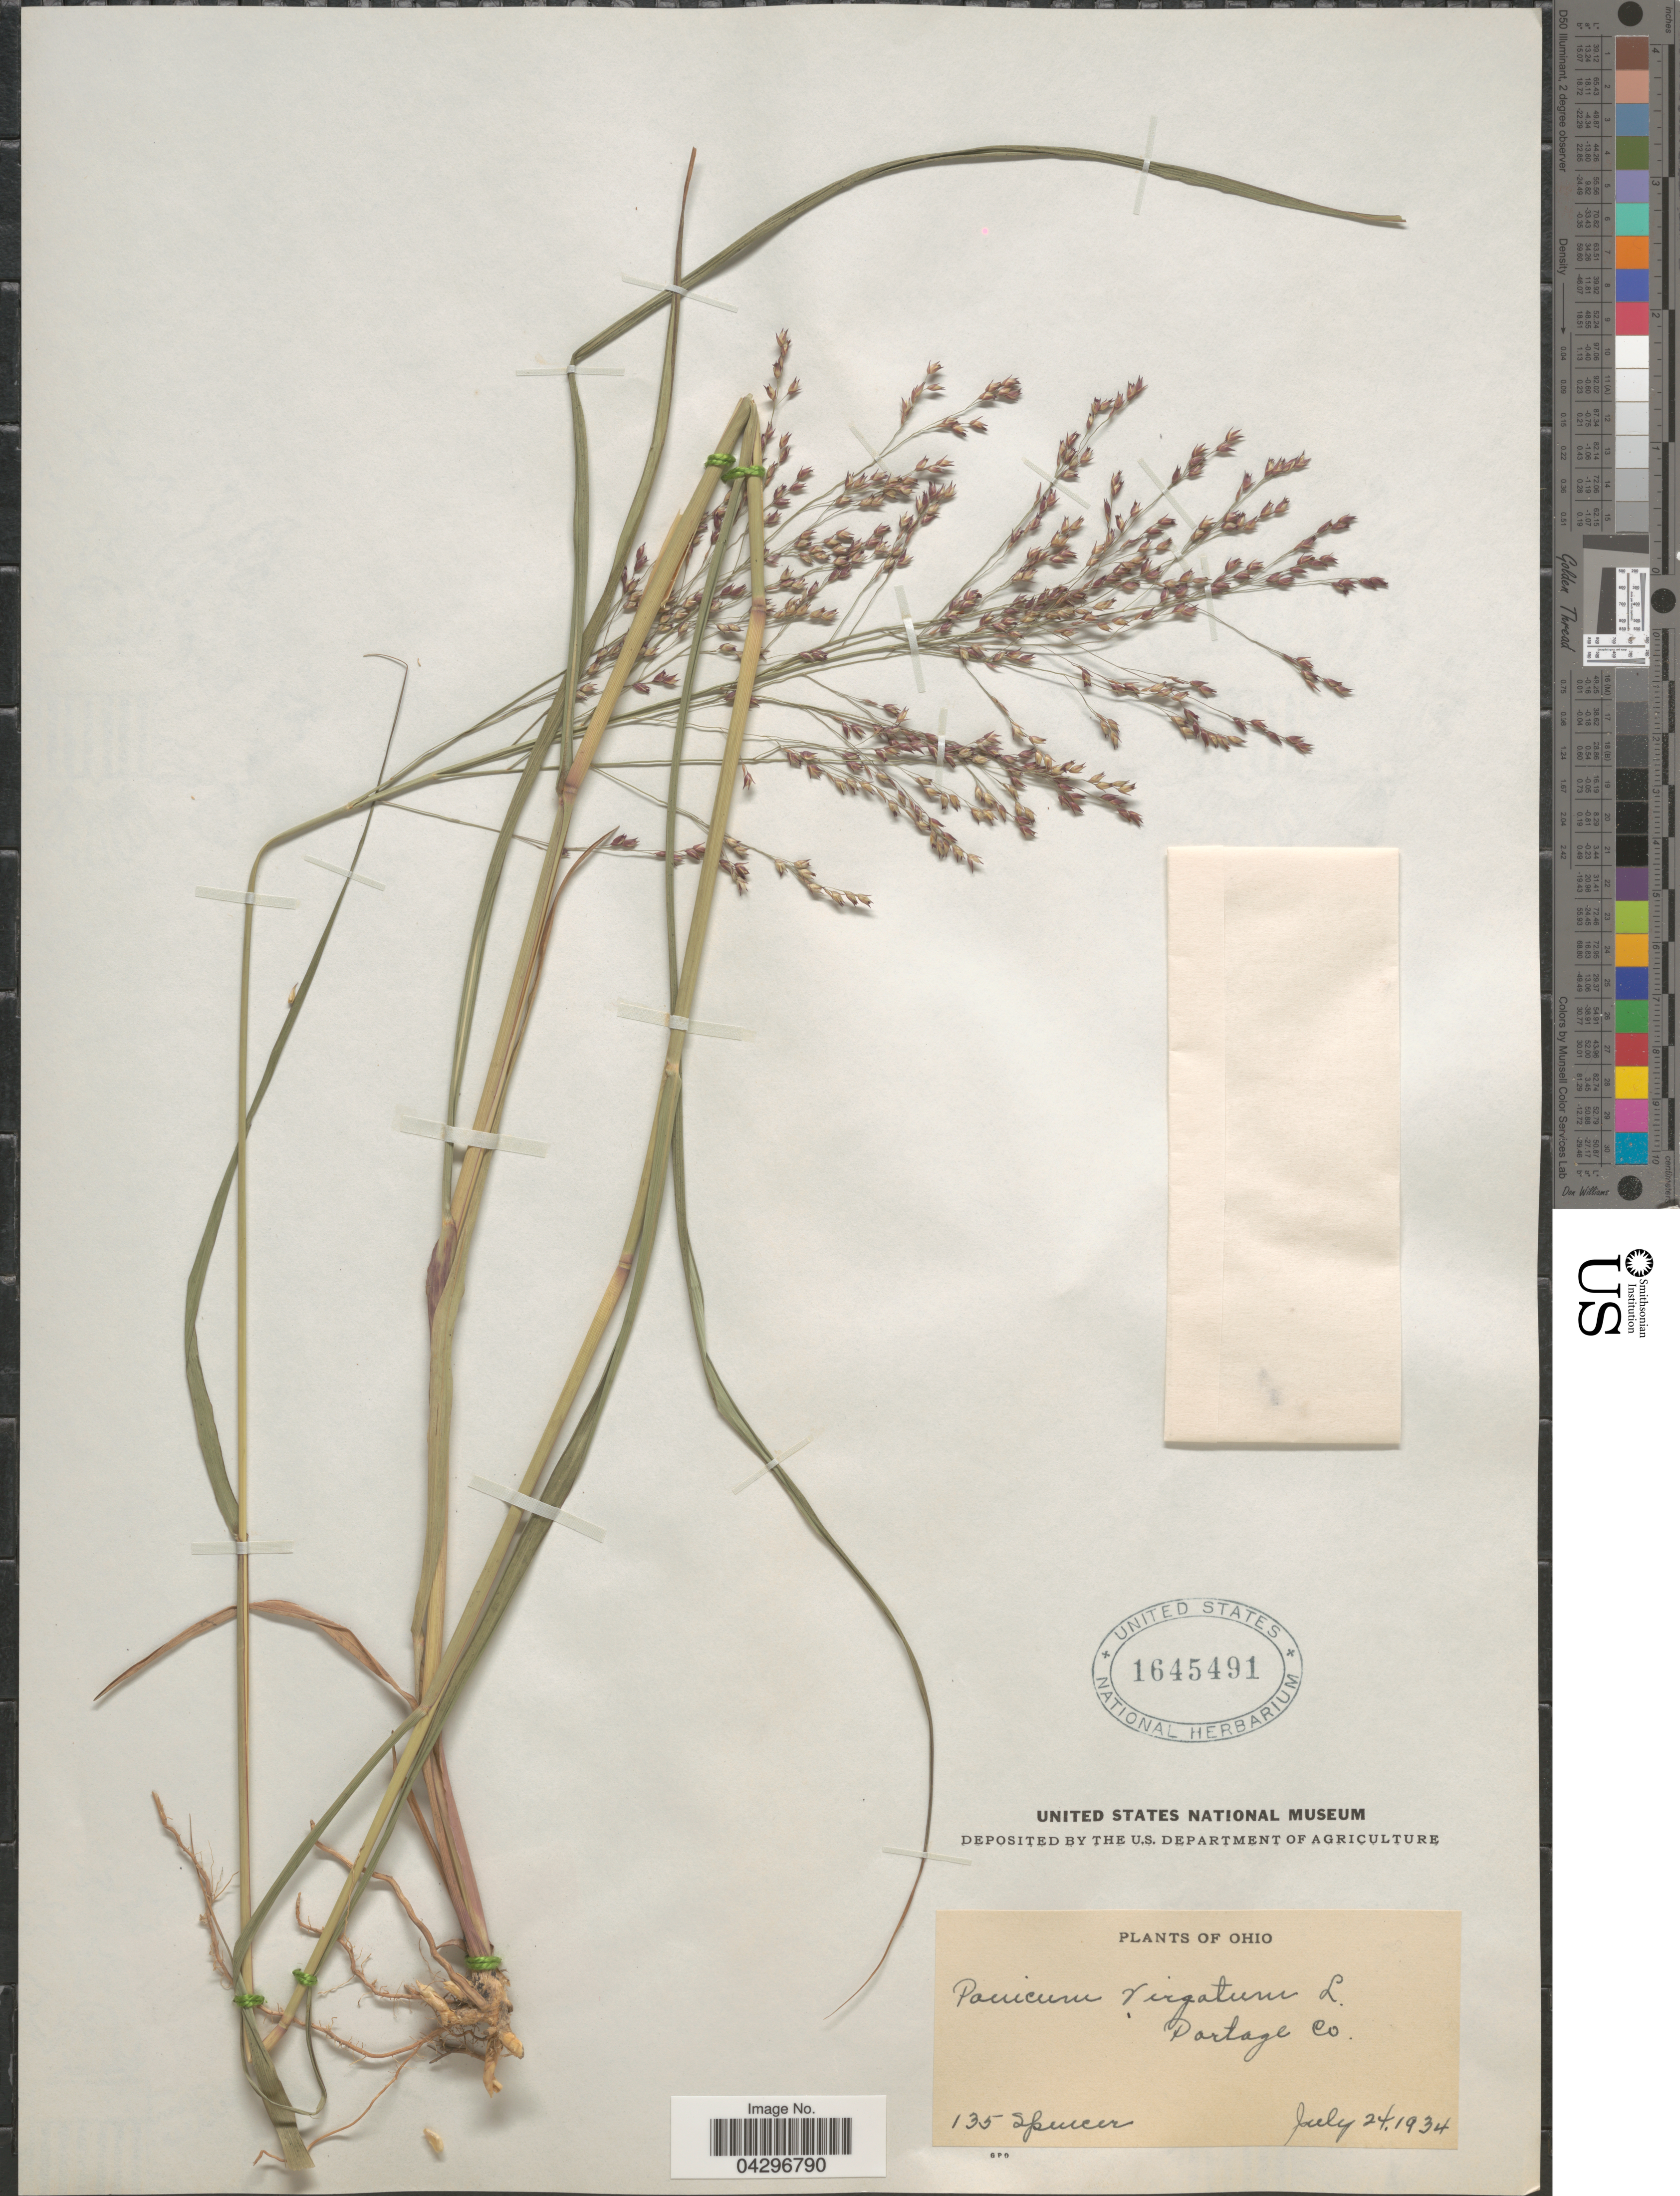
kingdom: Plantae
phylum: Tracheophyta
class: Liliopsida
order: Poales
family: Poaceae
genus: Panicum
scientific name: Panicum virgatum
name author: L.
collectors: -- Spencer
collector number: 135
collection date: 1934-07-24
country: United States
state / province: Ohio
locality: Portage Co.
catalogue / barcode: US 1645491